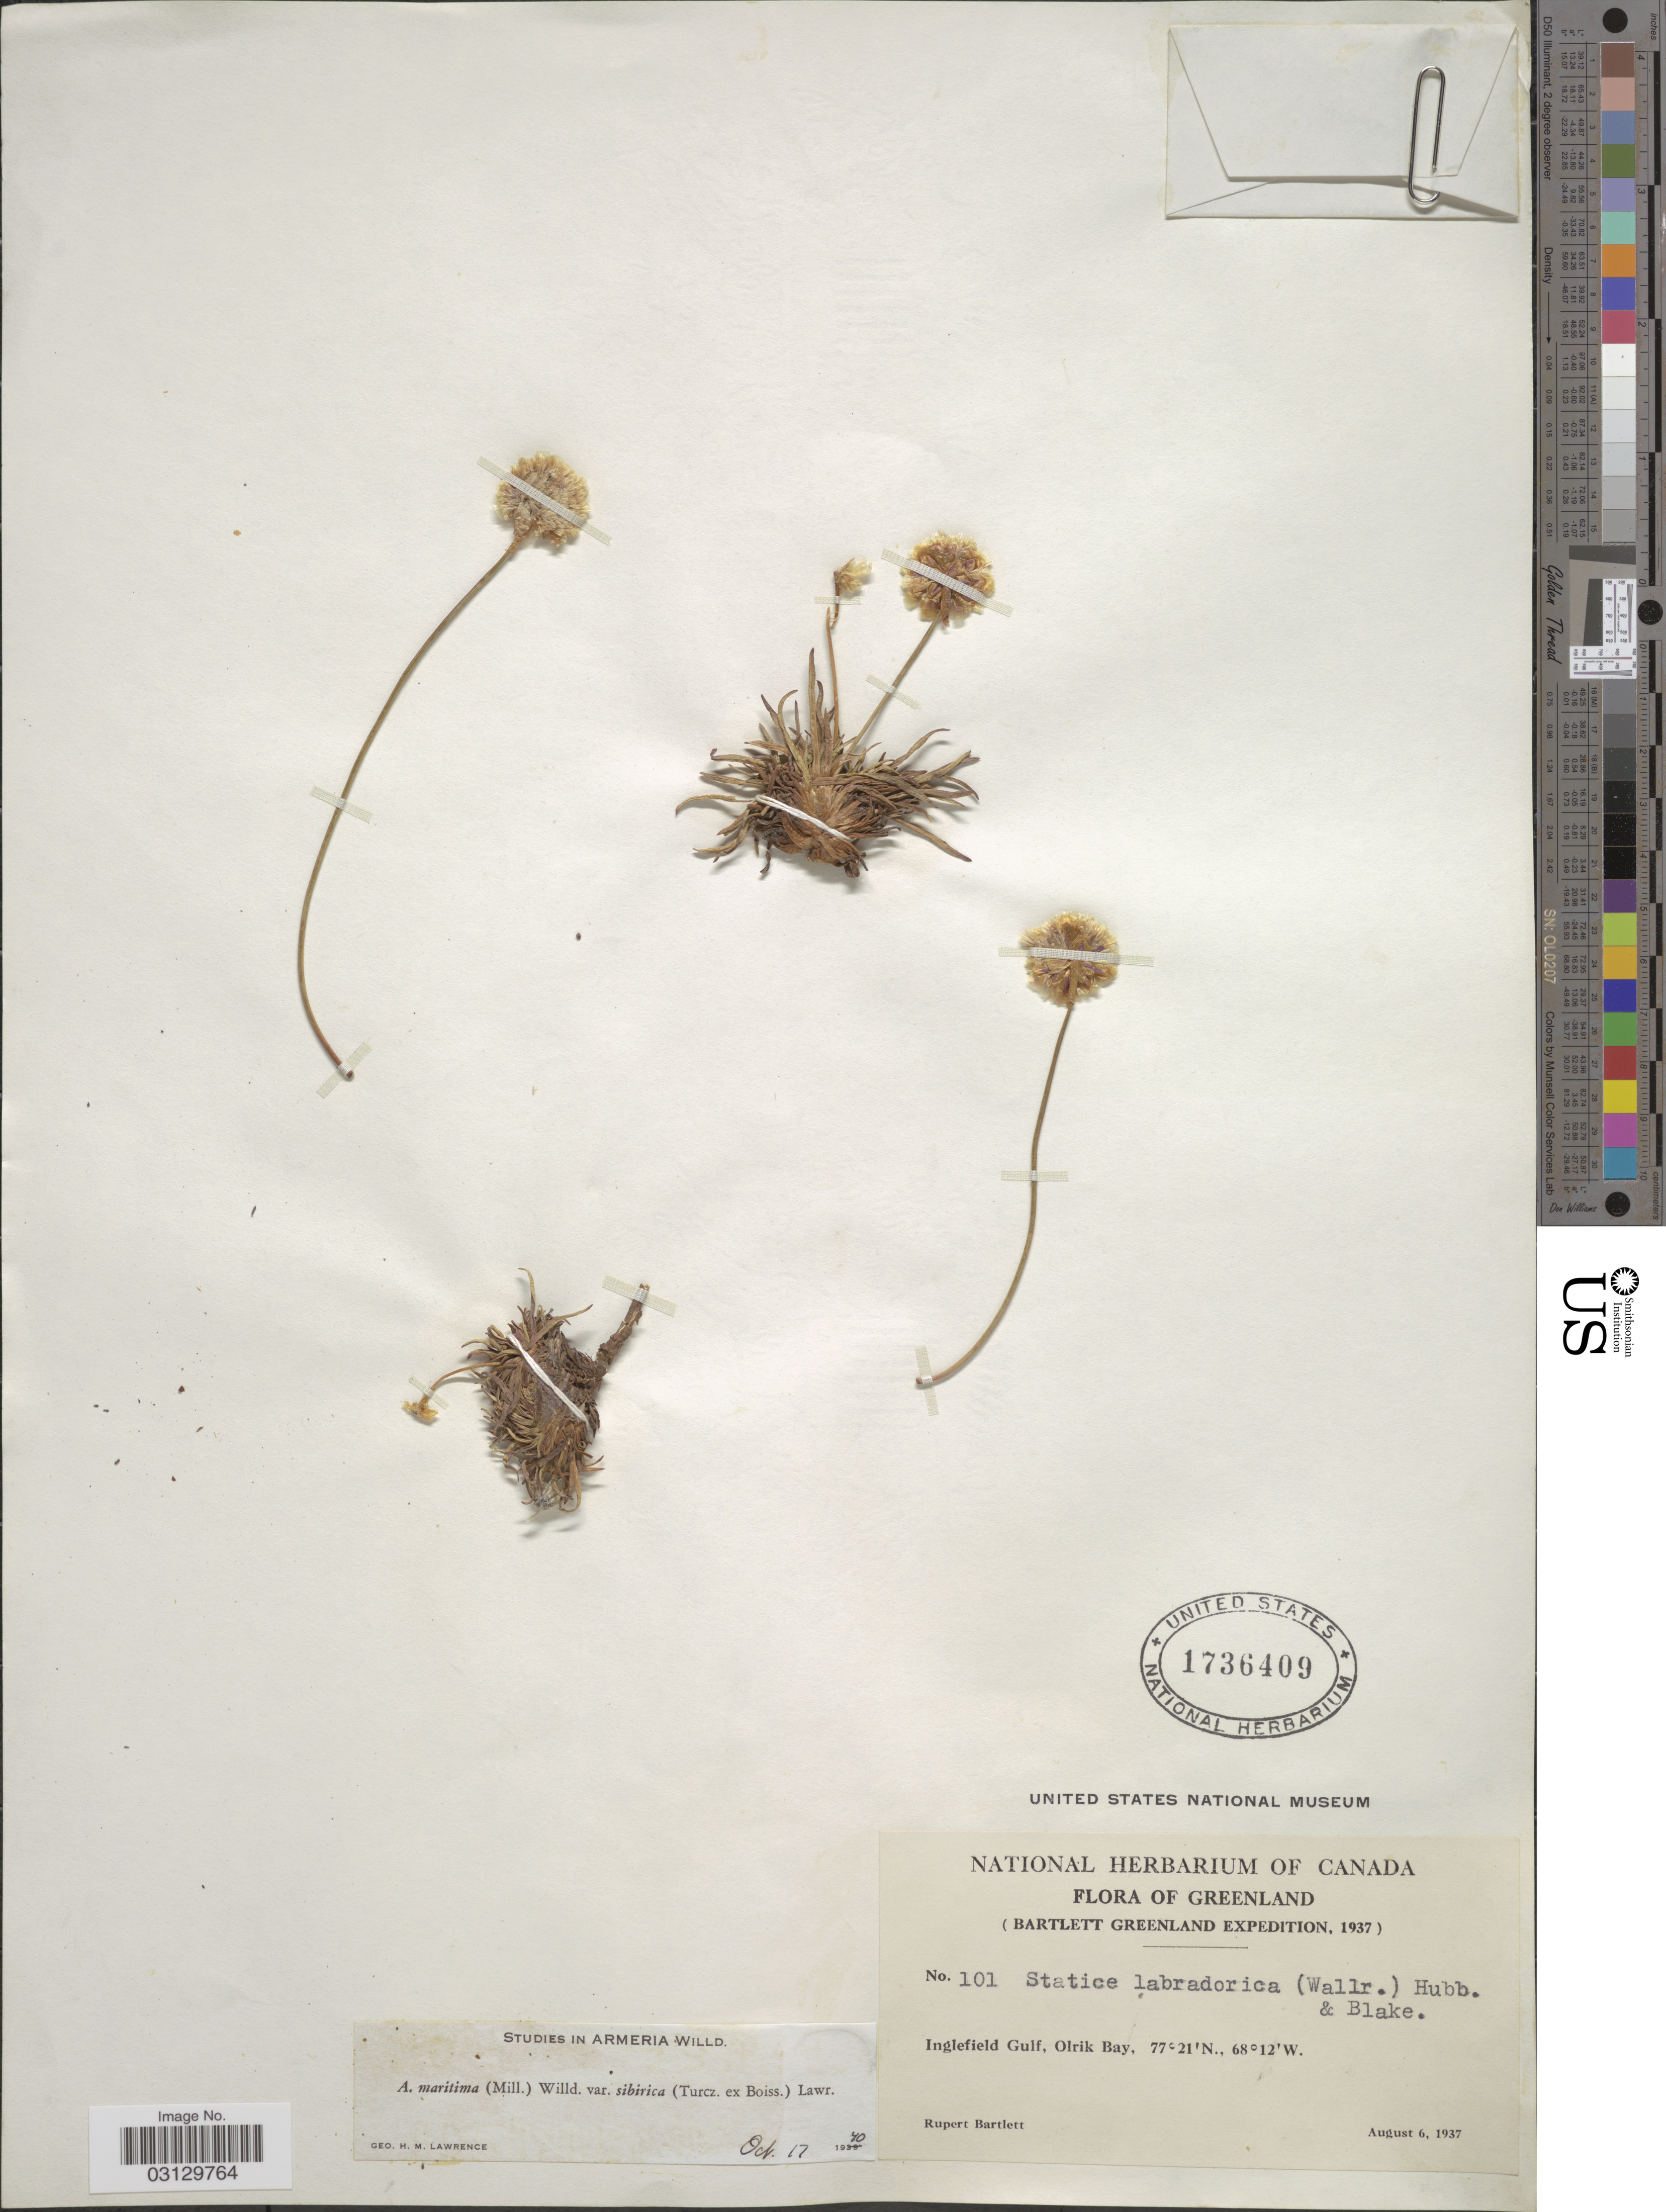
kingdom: Plantae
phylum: Tracheophyta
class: Magnoliopsida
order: Caryophyllales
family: Plumbaginaceae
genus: Armeria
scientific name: Armeria maritima subsp. sibirica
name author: (Turcz. ex Boiss.) Nyman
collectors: R. Bartlett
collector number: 101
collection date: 1937-08-06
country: Greenland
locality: Inglefield Gulf, Olrik Bay.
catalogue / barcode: US 1736409